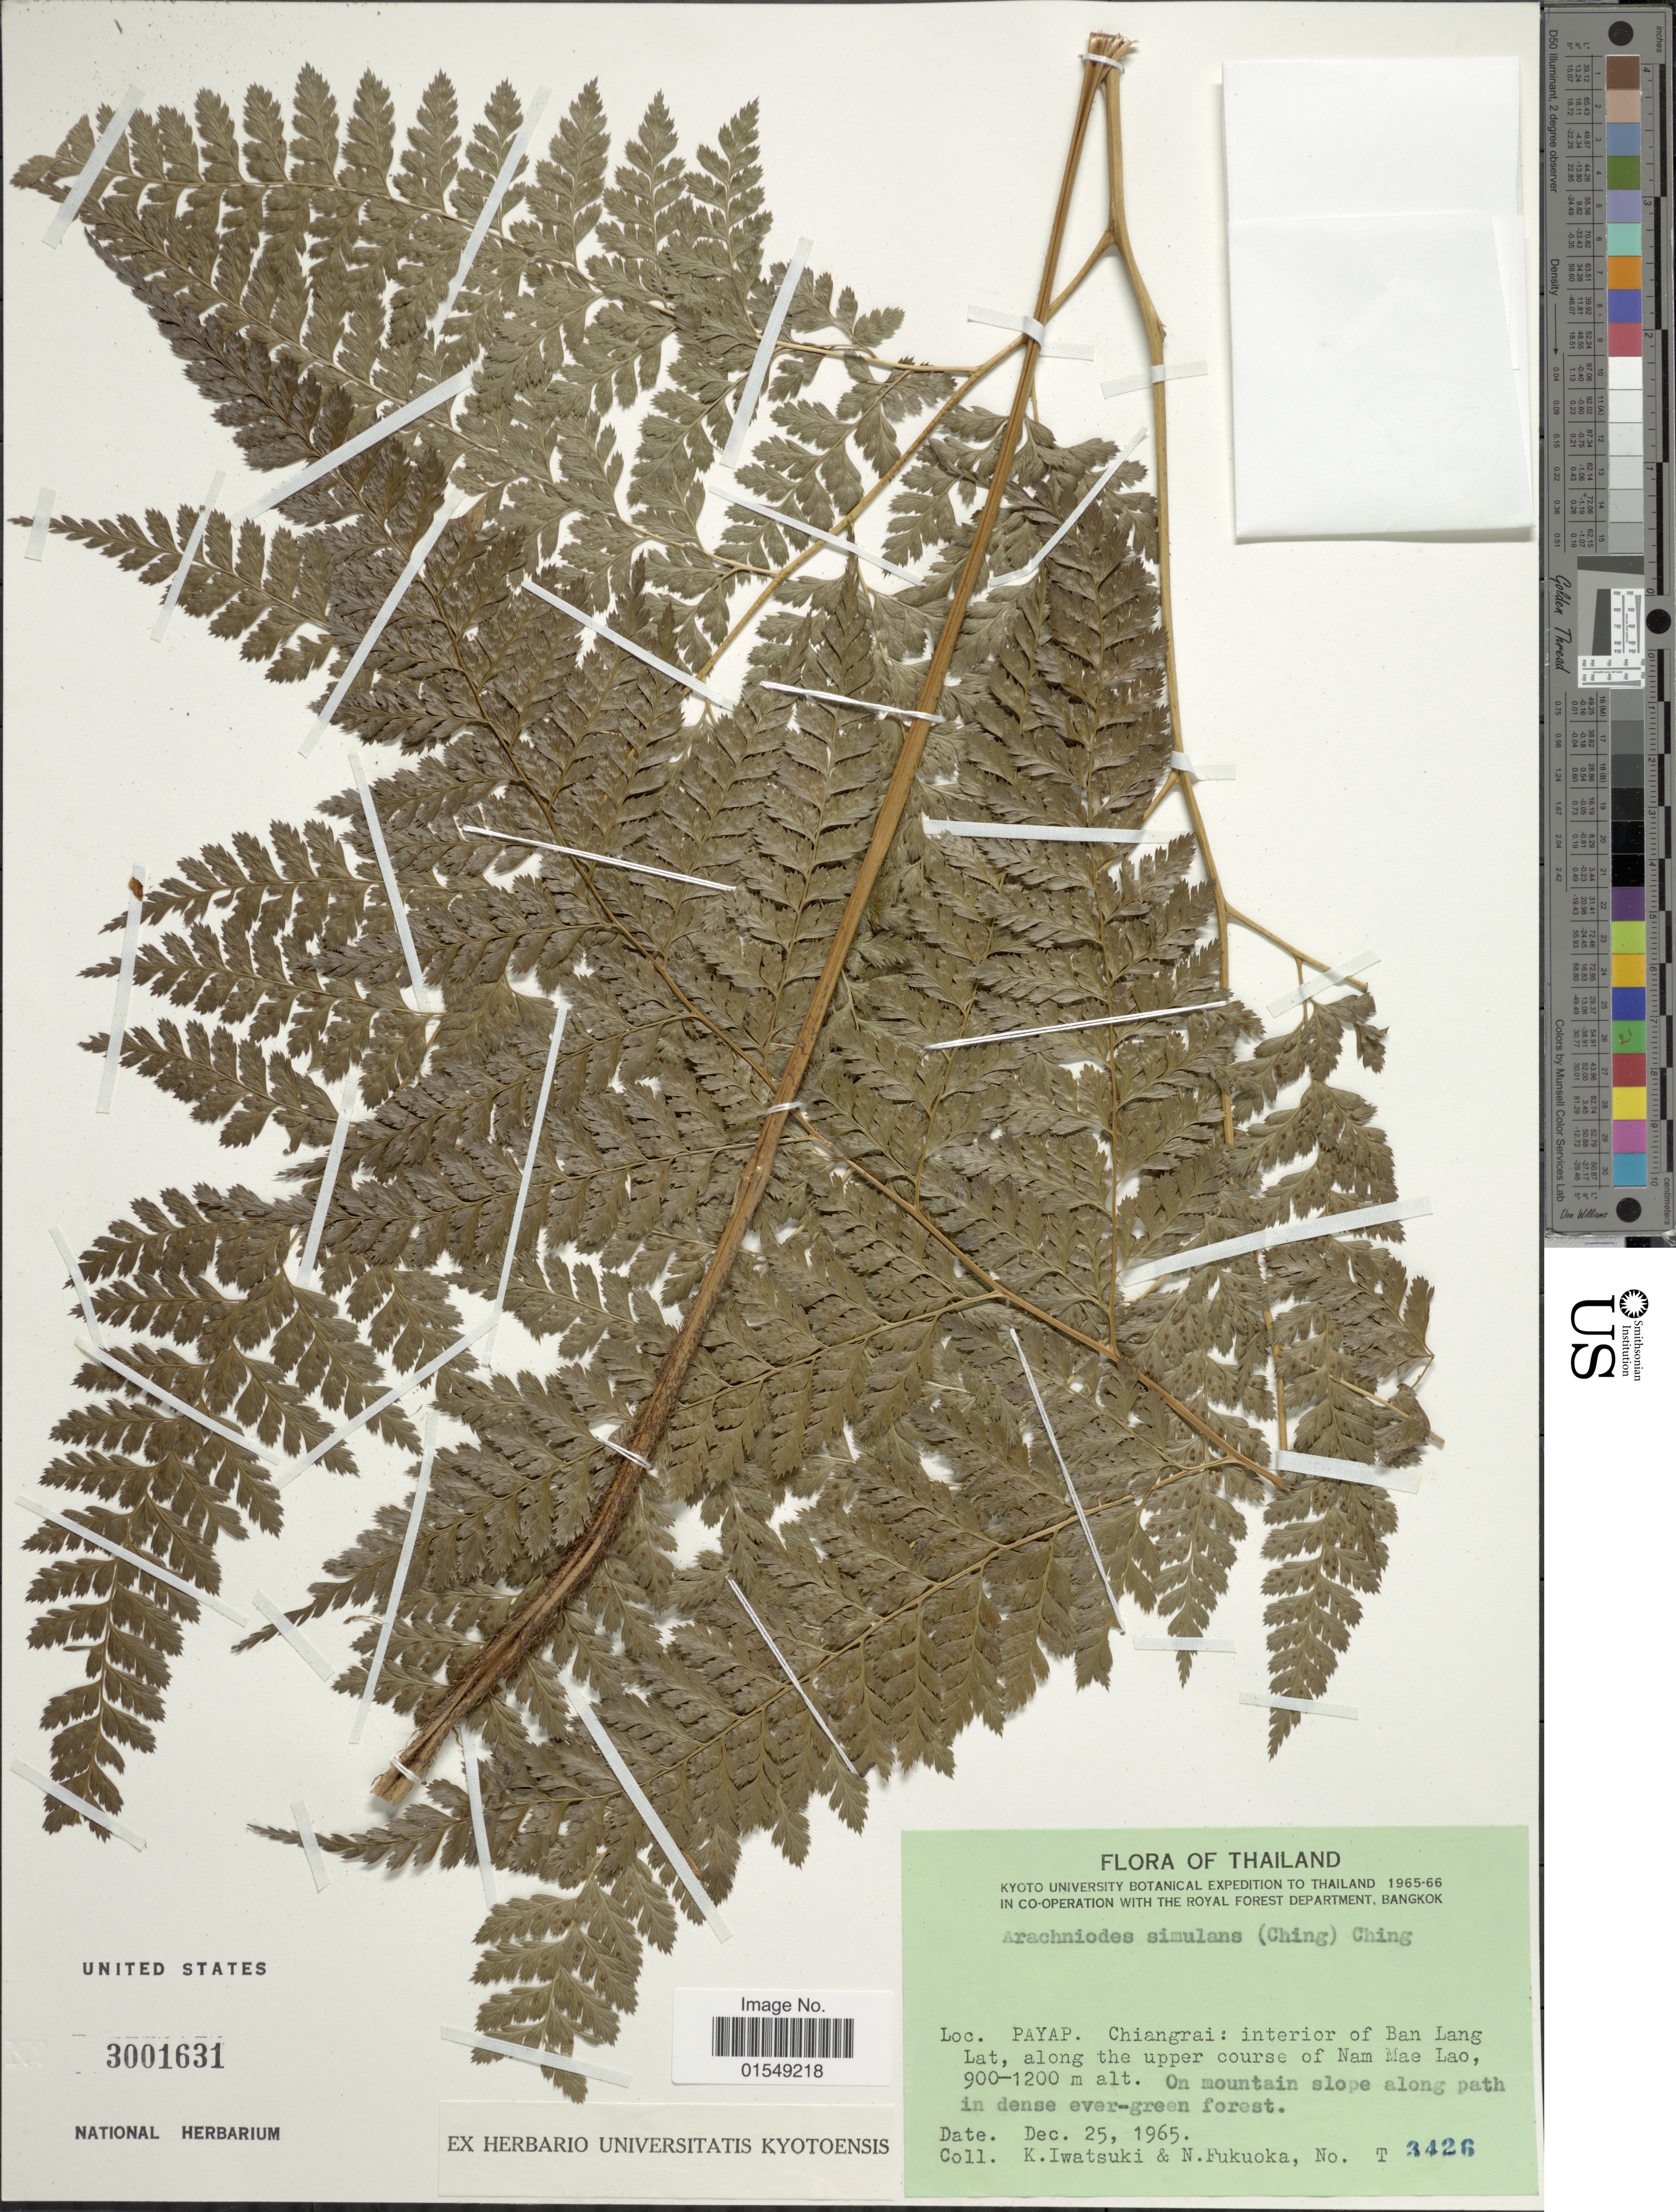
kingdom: Plantae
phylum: Tracheophyta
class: Polypodiopsida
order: Polypodiales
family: Dryopteridaceae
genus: Arachniodes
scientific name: Arachniodes simulans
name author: (Ching) Ching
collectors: K. Iwatsuki & N. Fukuoka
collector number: T3426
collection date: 1965-12-25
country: Thailand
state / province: Chiang Rai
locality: Payap. Chiangrai: interior of Ban Lang Lat, along the upper course of Nam Mae Lao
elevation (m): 900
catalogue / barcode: US 3001631